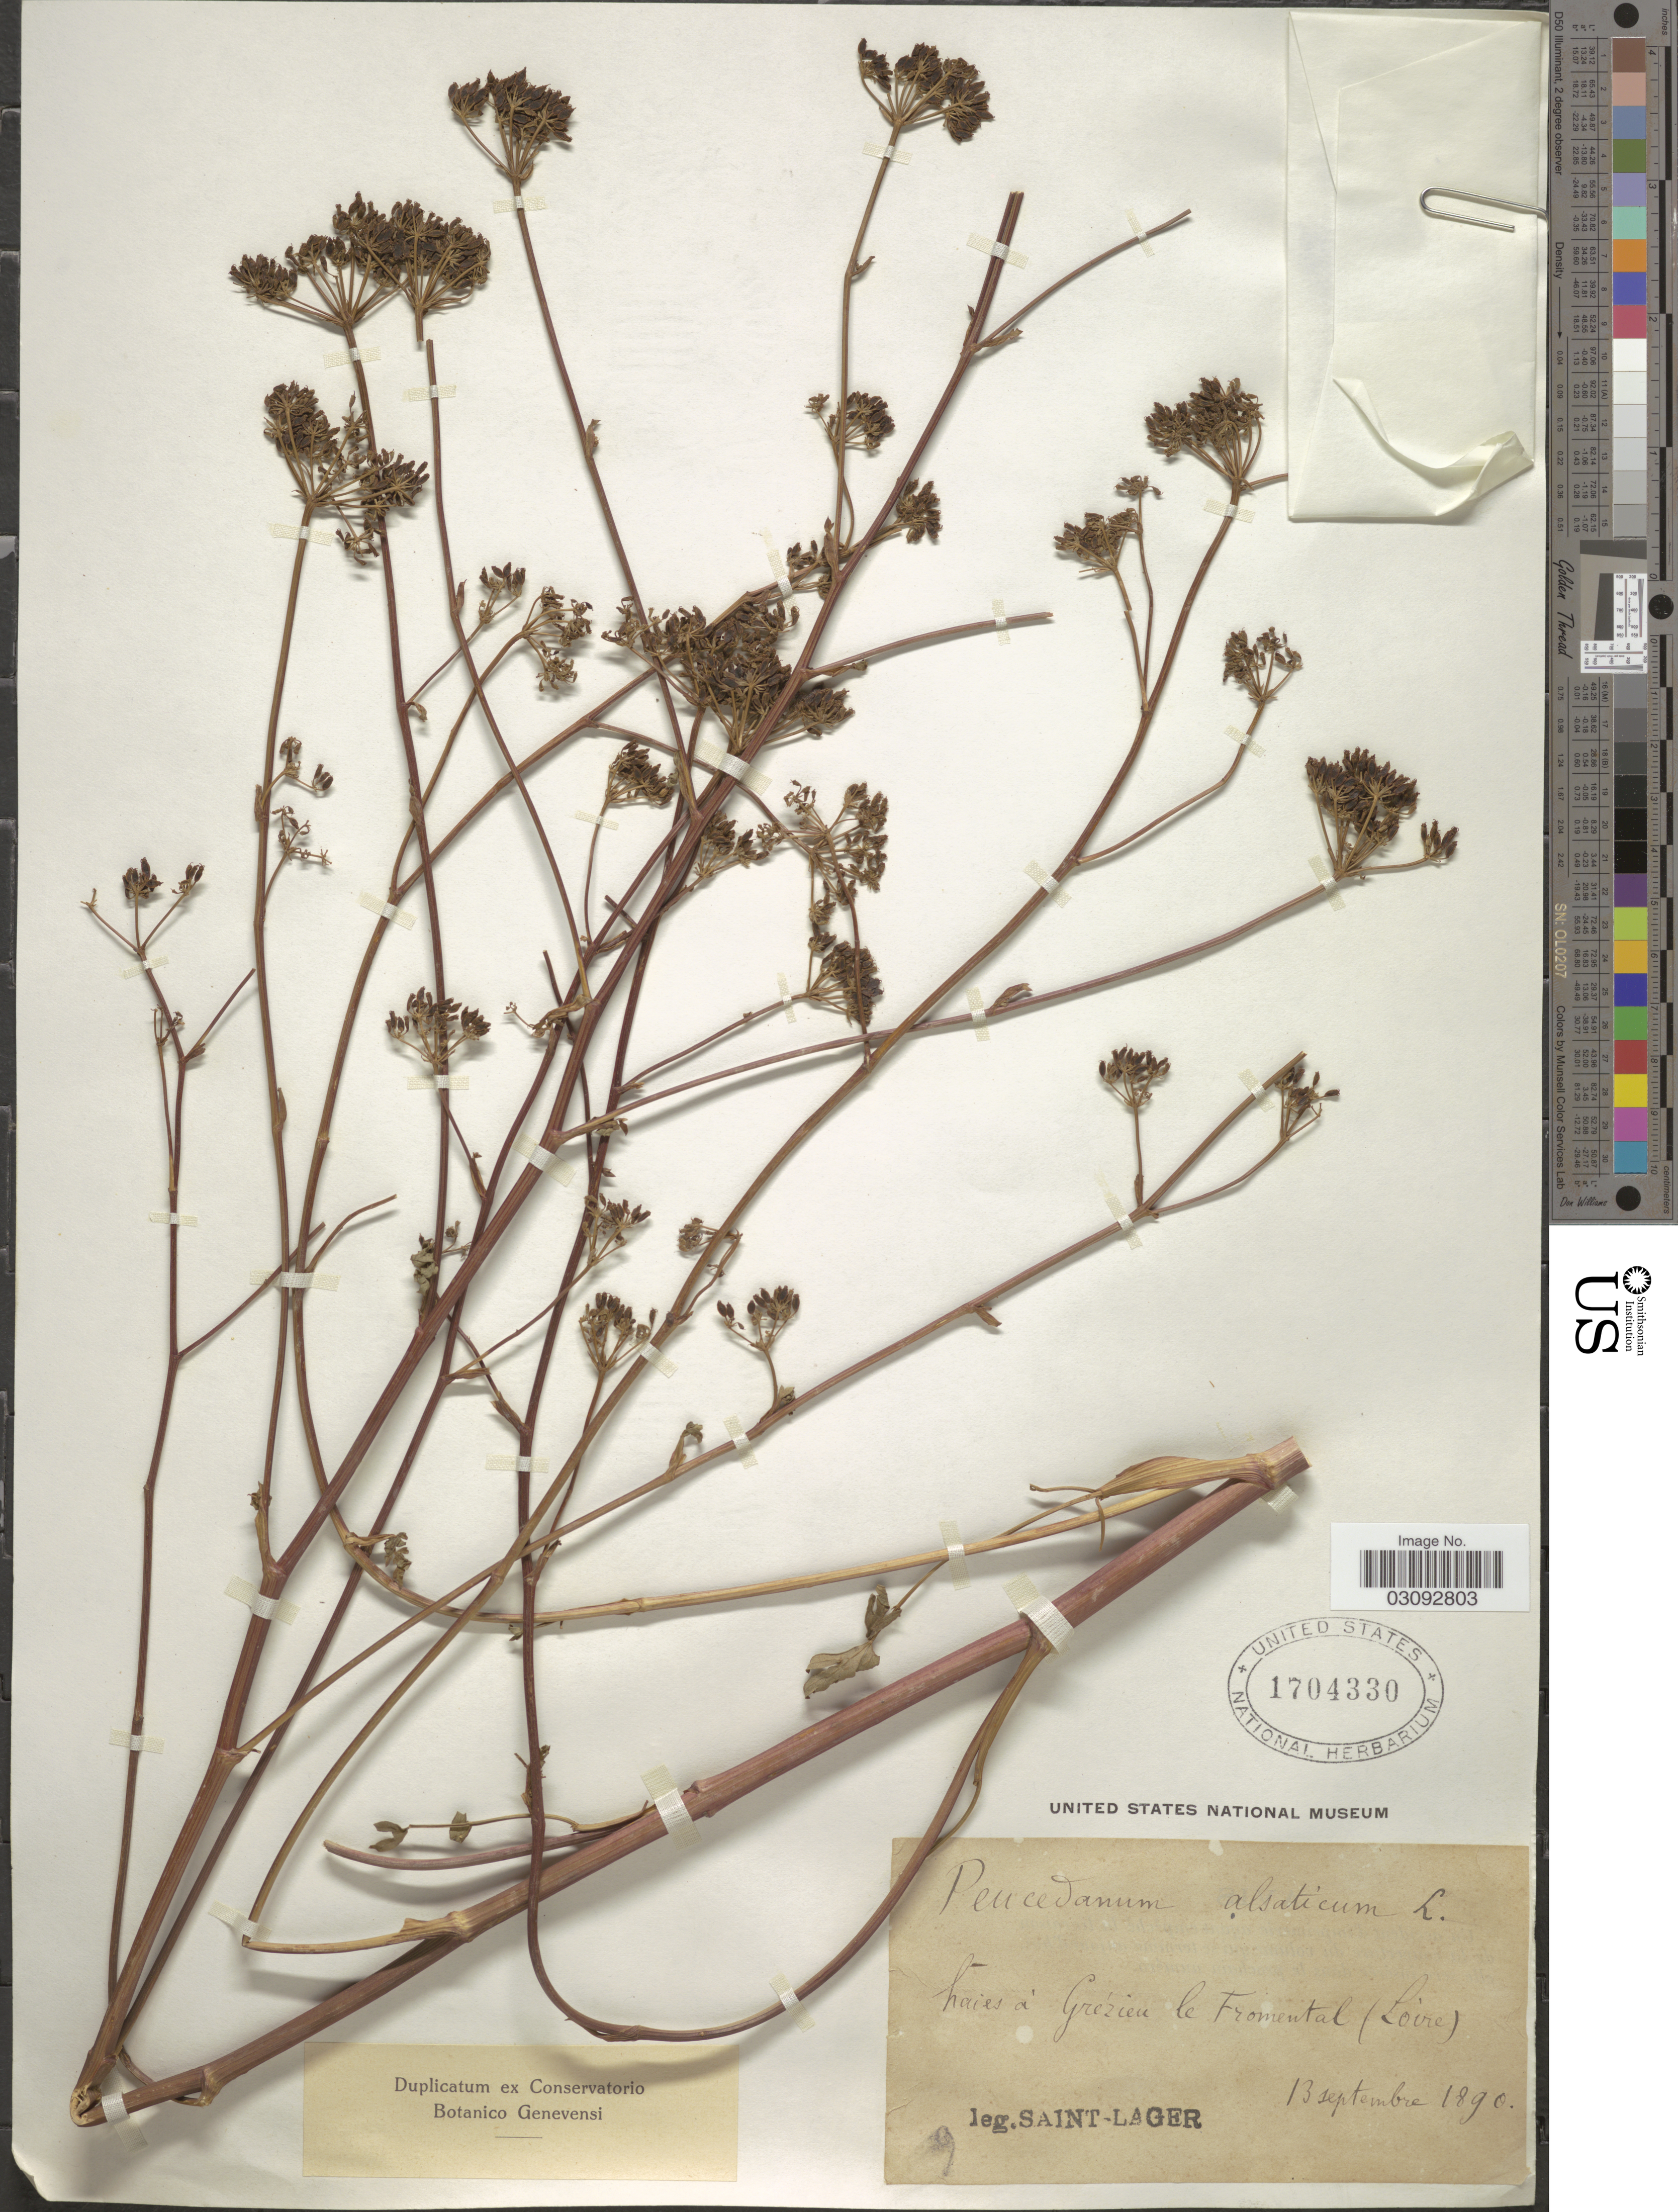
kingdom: Plantae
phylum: Tracheophyta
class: Magnoliopsida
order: Apiales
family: Apiaceae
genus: Peucedanum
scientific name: Peucedanum alsaticum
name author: L.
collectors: Saint-Lager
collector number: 9*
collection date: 1890-09-13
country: France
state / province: Pays de la Loire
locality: Haies á Grézieu le Fromental (Loire).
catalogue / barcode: US 1704330